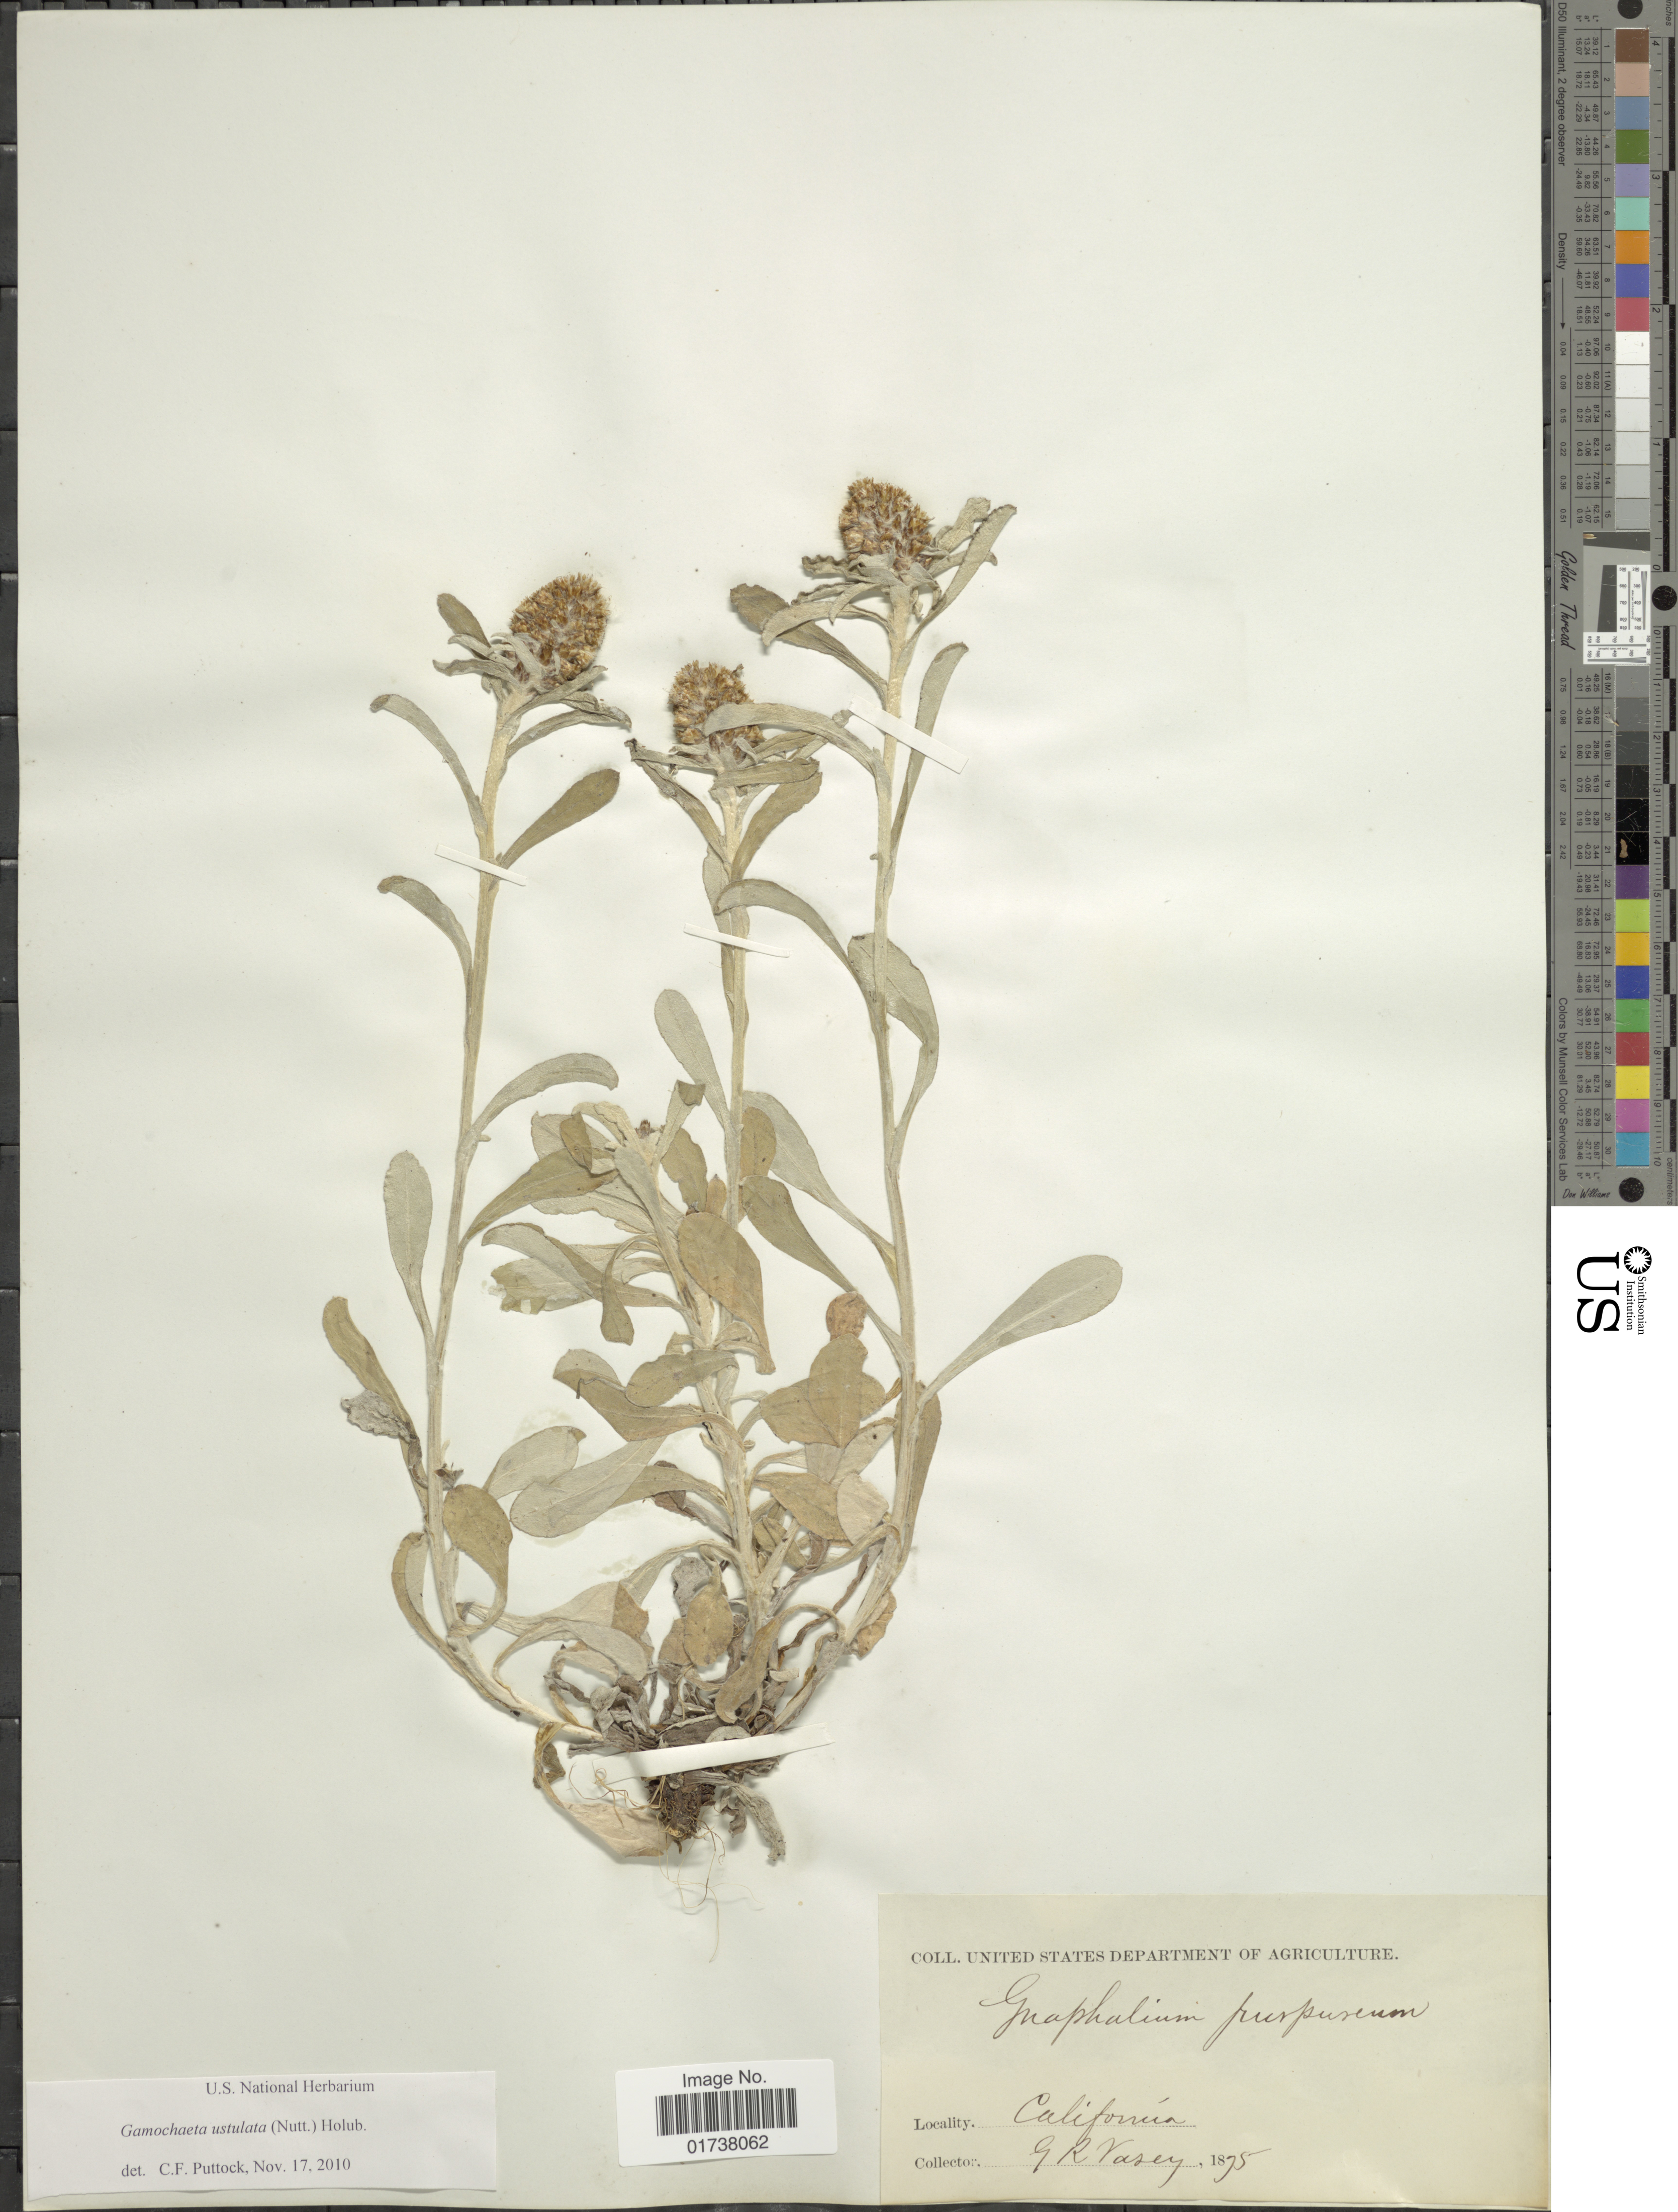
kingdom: Plantae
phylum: Tracheophyta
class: Magnoliopsida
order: Asterales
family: Asteraceae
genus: Gamochaeta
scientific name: Gamochaeta ustulata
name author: (Nutt.) Holub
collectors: G. R. Vasey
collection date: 1875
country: United States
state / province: California